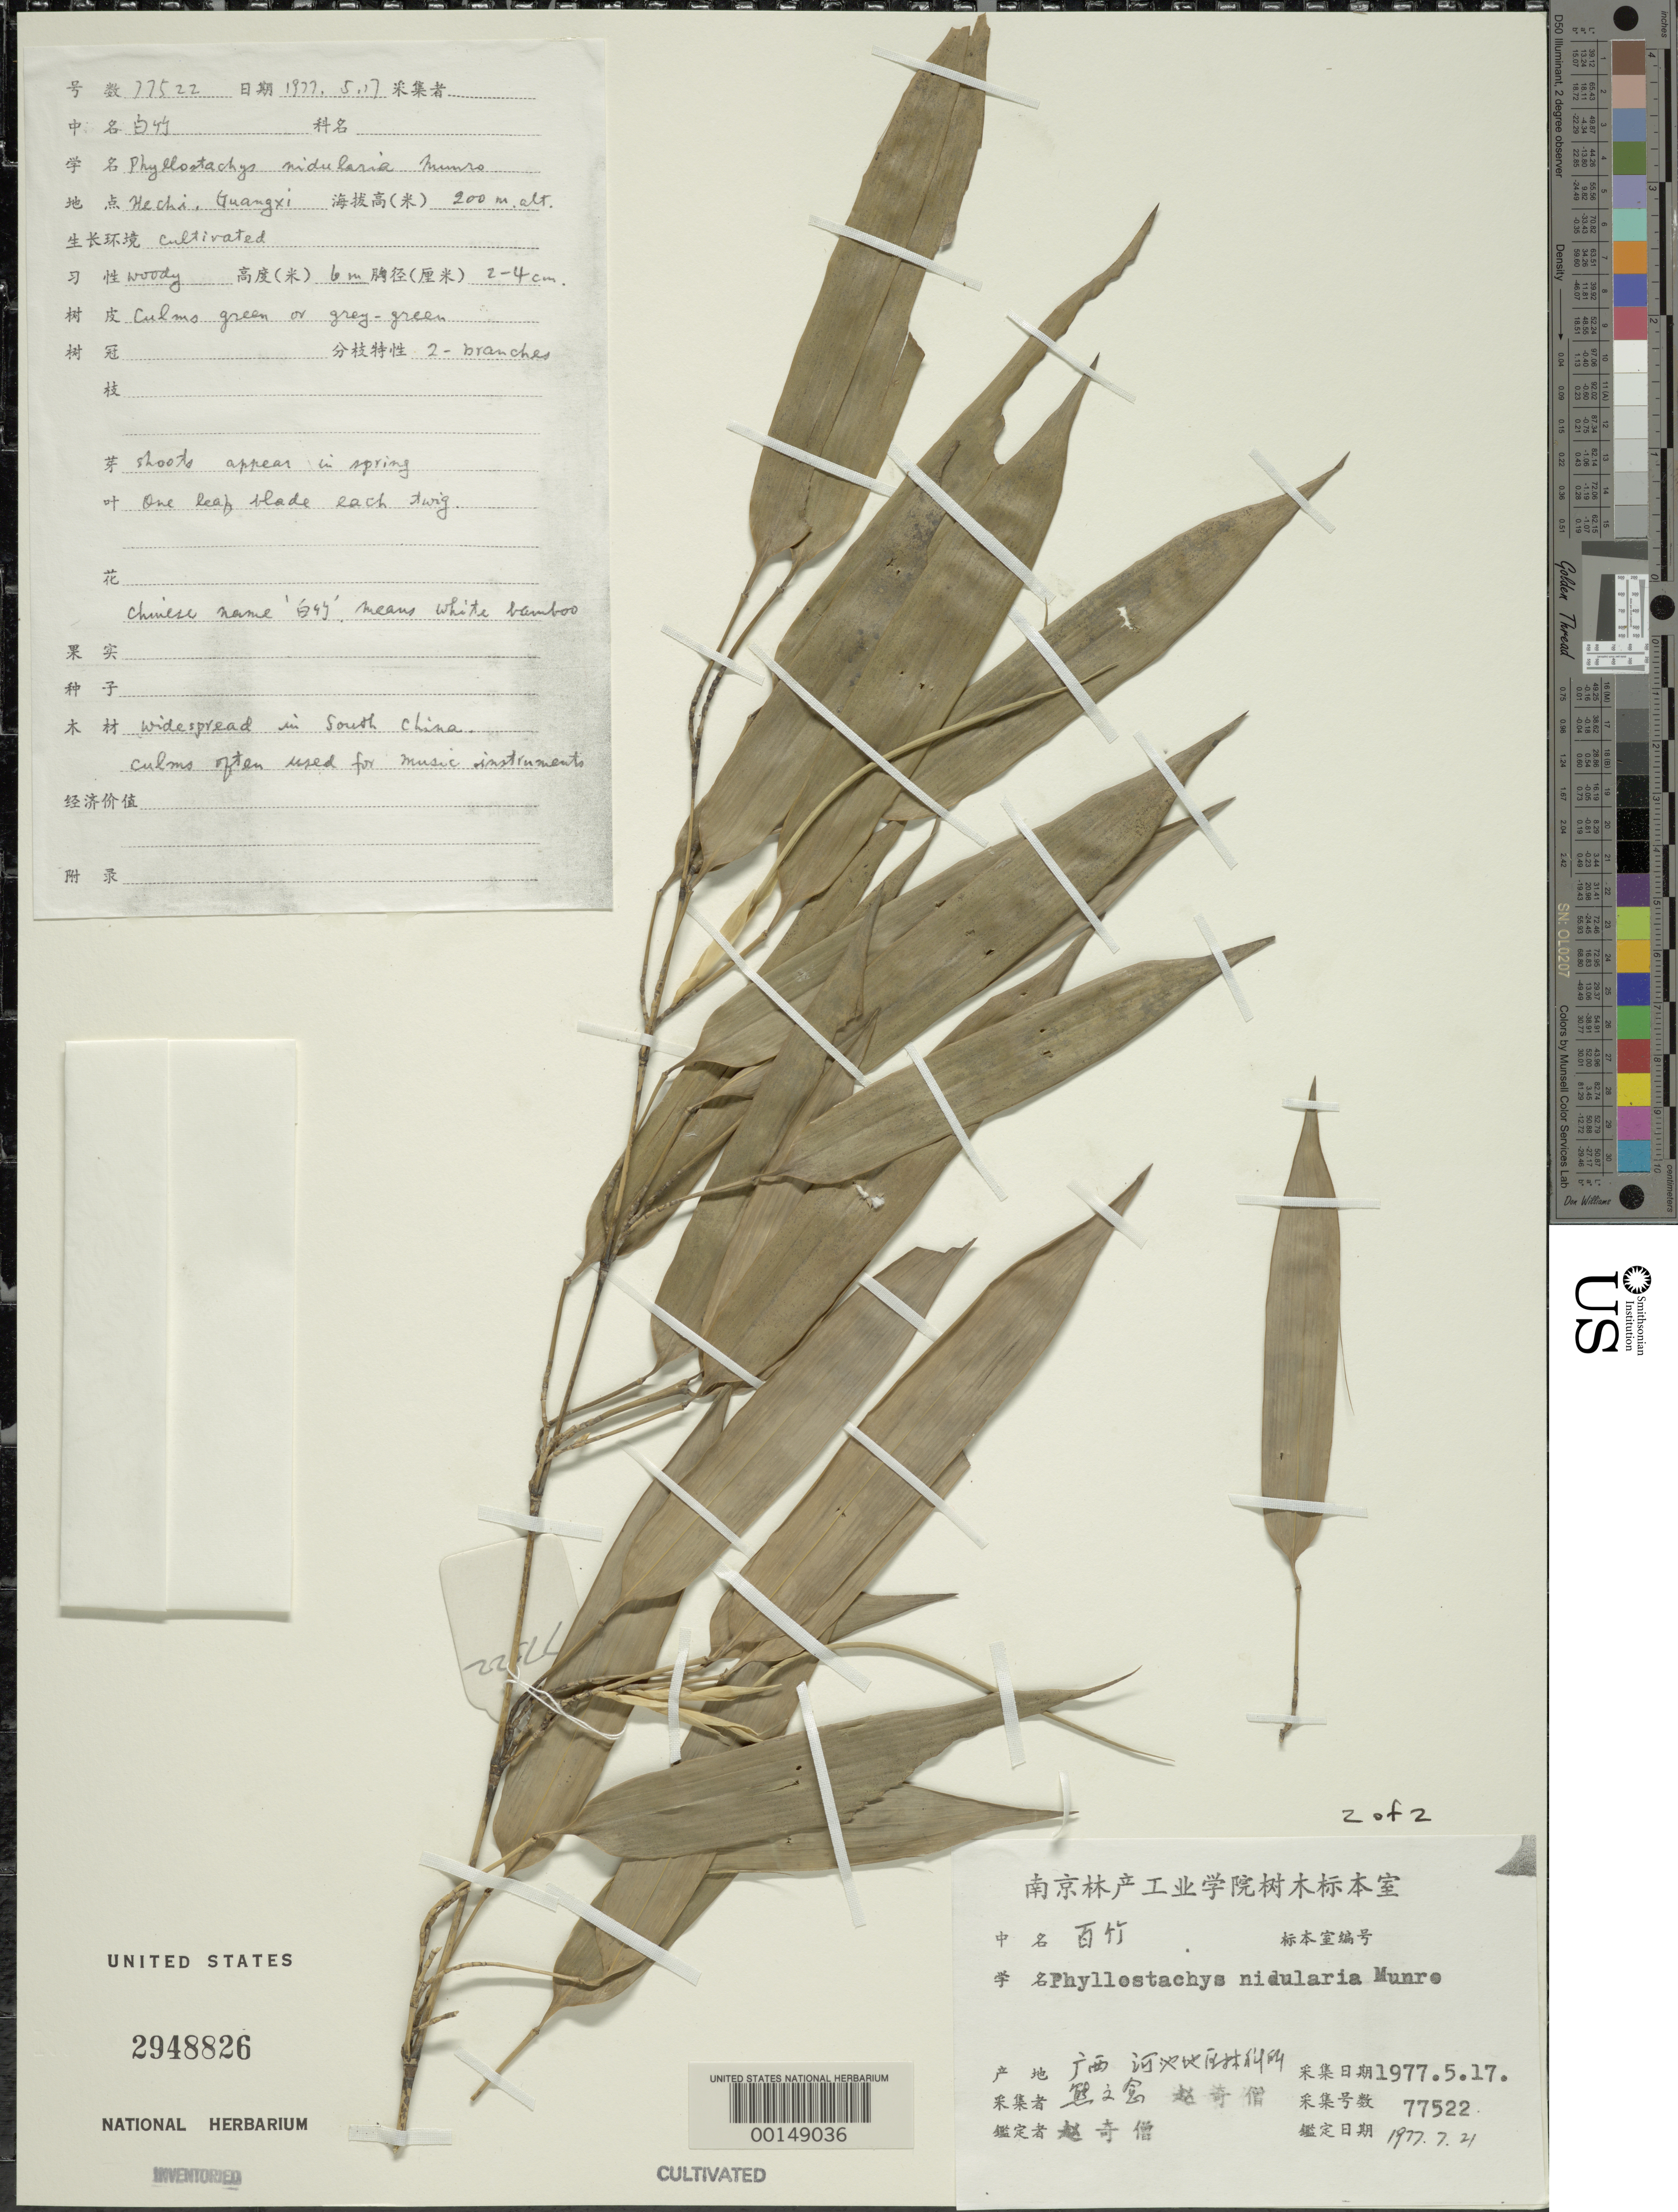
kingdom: Plantae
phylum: Tracheophyta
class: Liliopsida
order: Poales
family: Poaceae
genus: Phyllostachys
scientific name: Phyllostachys nidularia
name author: Munro ex Fenzi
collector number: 77522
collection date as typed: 17 May 1977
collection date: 1977-05-17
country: China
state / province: Jiangxi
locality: Hechi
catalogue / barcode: US 2948826